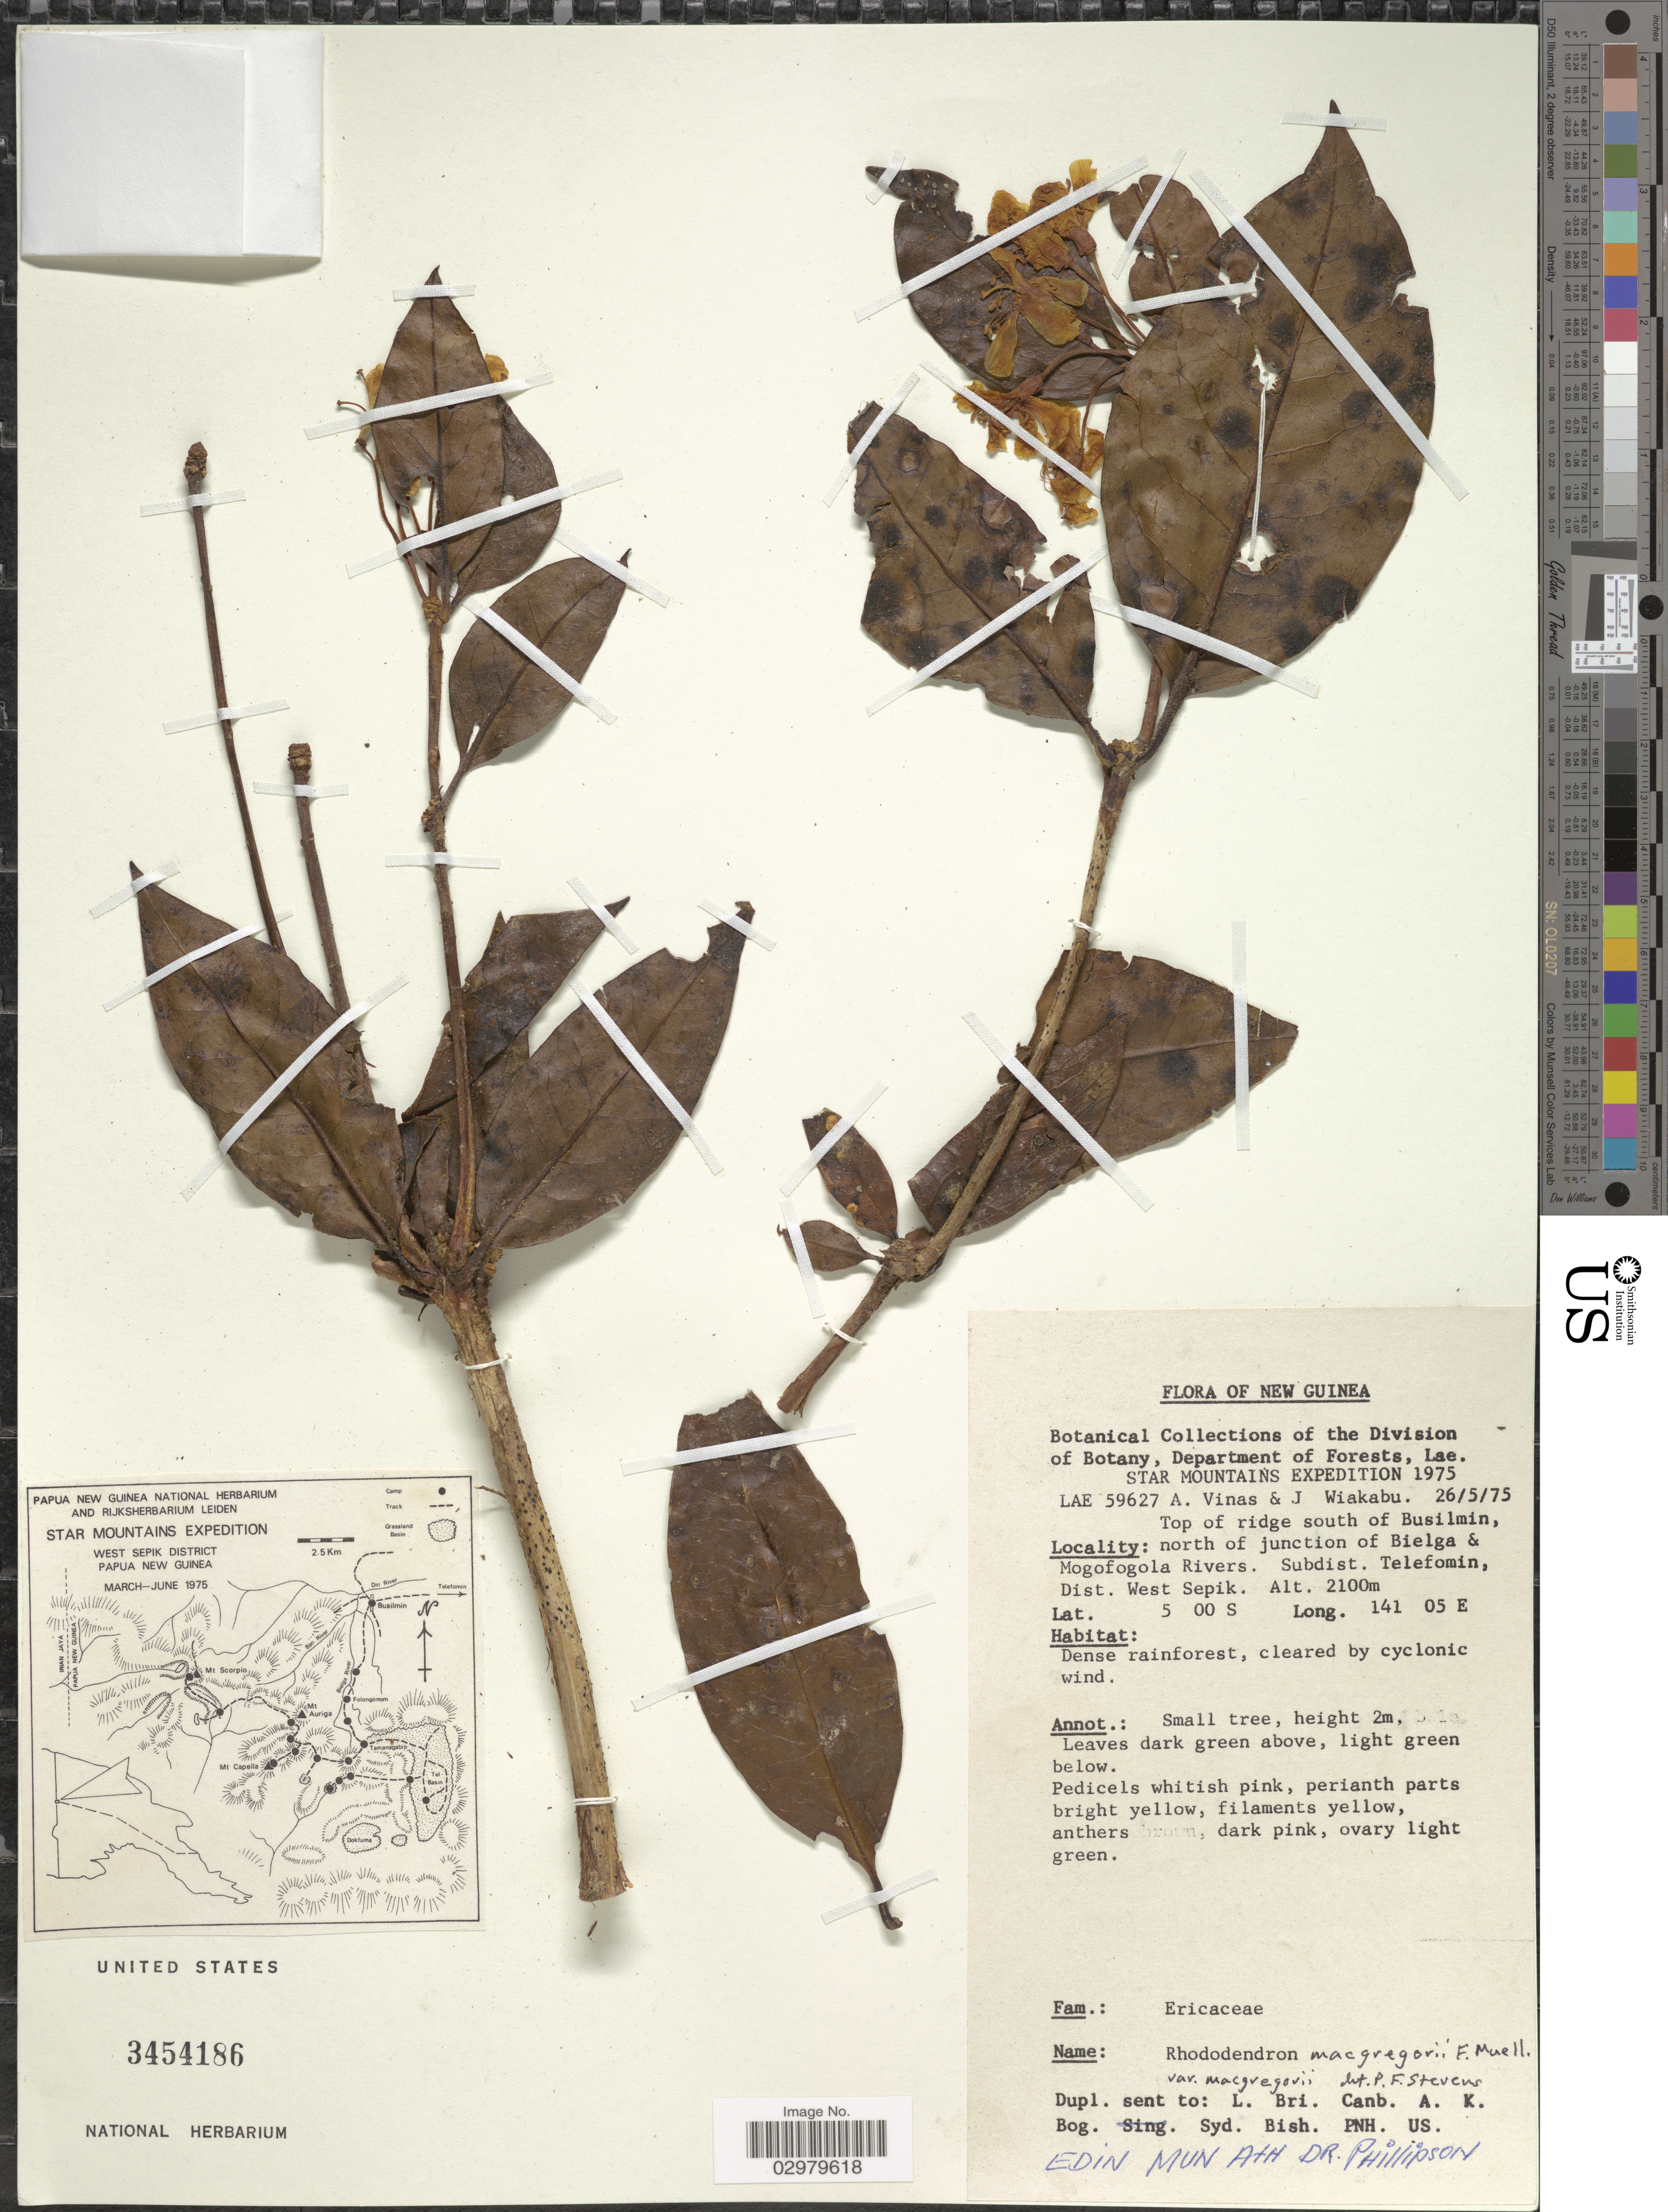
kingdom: Plantae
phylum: Tracheophyta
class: Magnoliopsida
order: Ericales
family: Ericaceae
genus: Rhododendron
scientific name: Rhododendron macgregoriae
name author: F. Muell.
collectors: A. Vinas & J. Wiakabu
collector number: LAE 59627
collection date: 1975-05-26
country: Papua New Guinea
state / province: Sandaun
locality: New Guinea. Top of ridge south of Busilmin, north of junction of Bielga & Mogofogola Rivers. Subdist. Telefomin, Dist. West Sepik.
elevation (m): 2100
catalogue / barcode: US 3454186